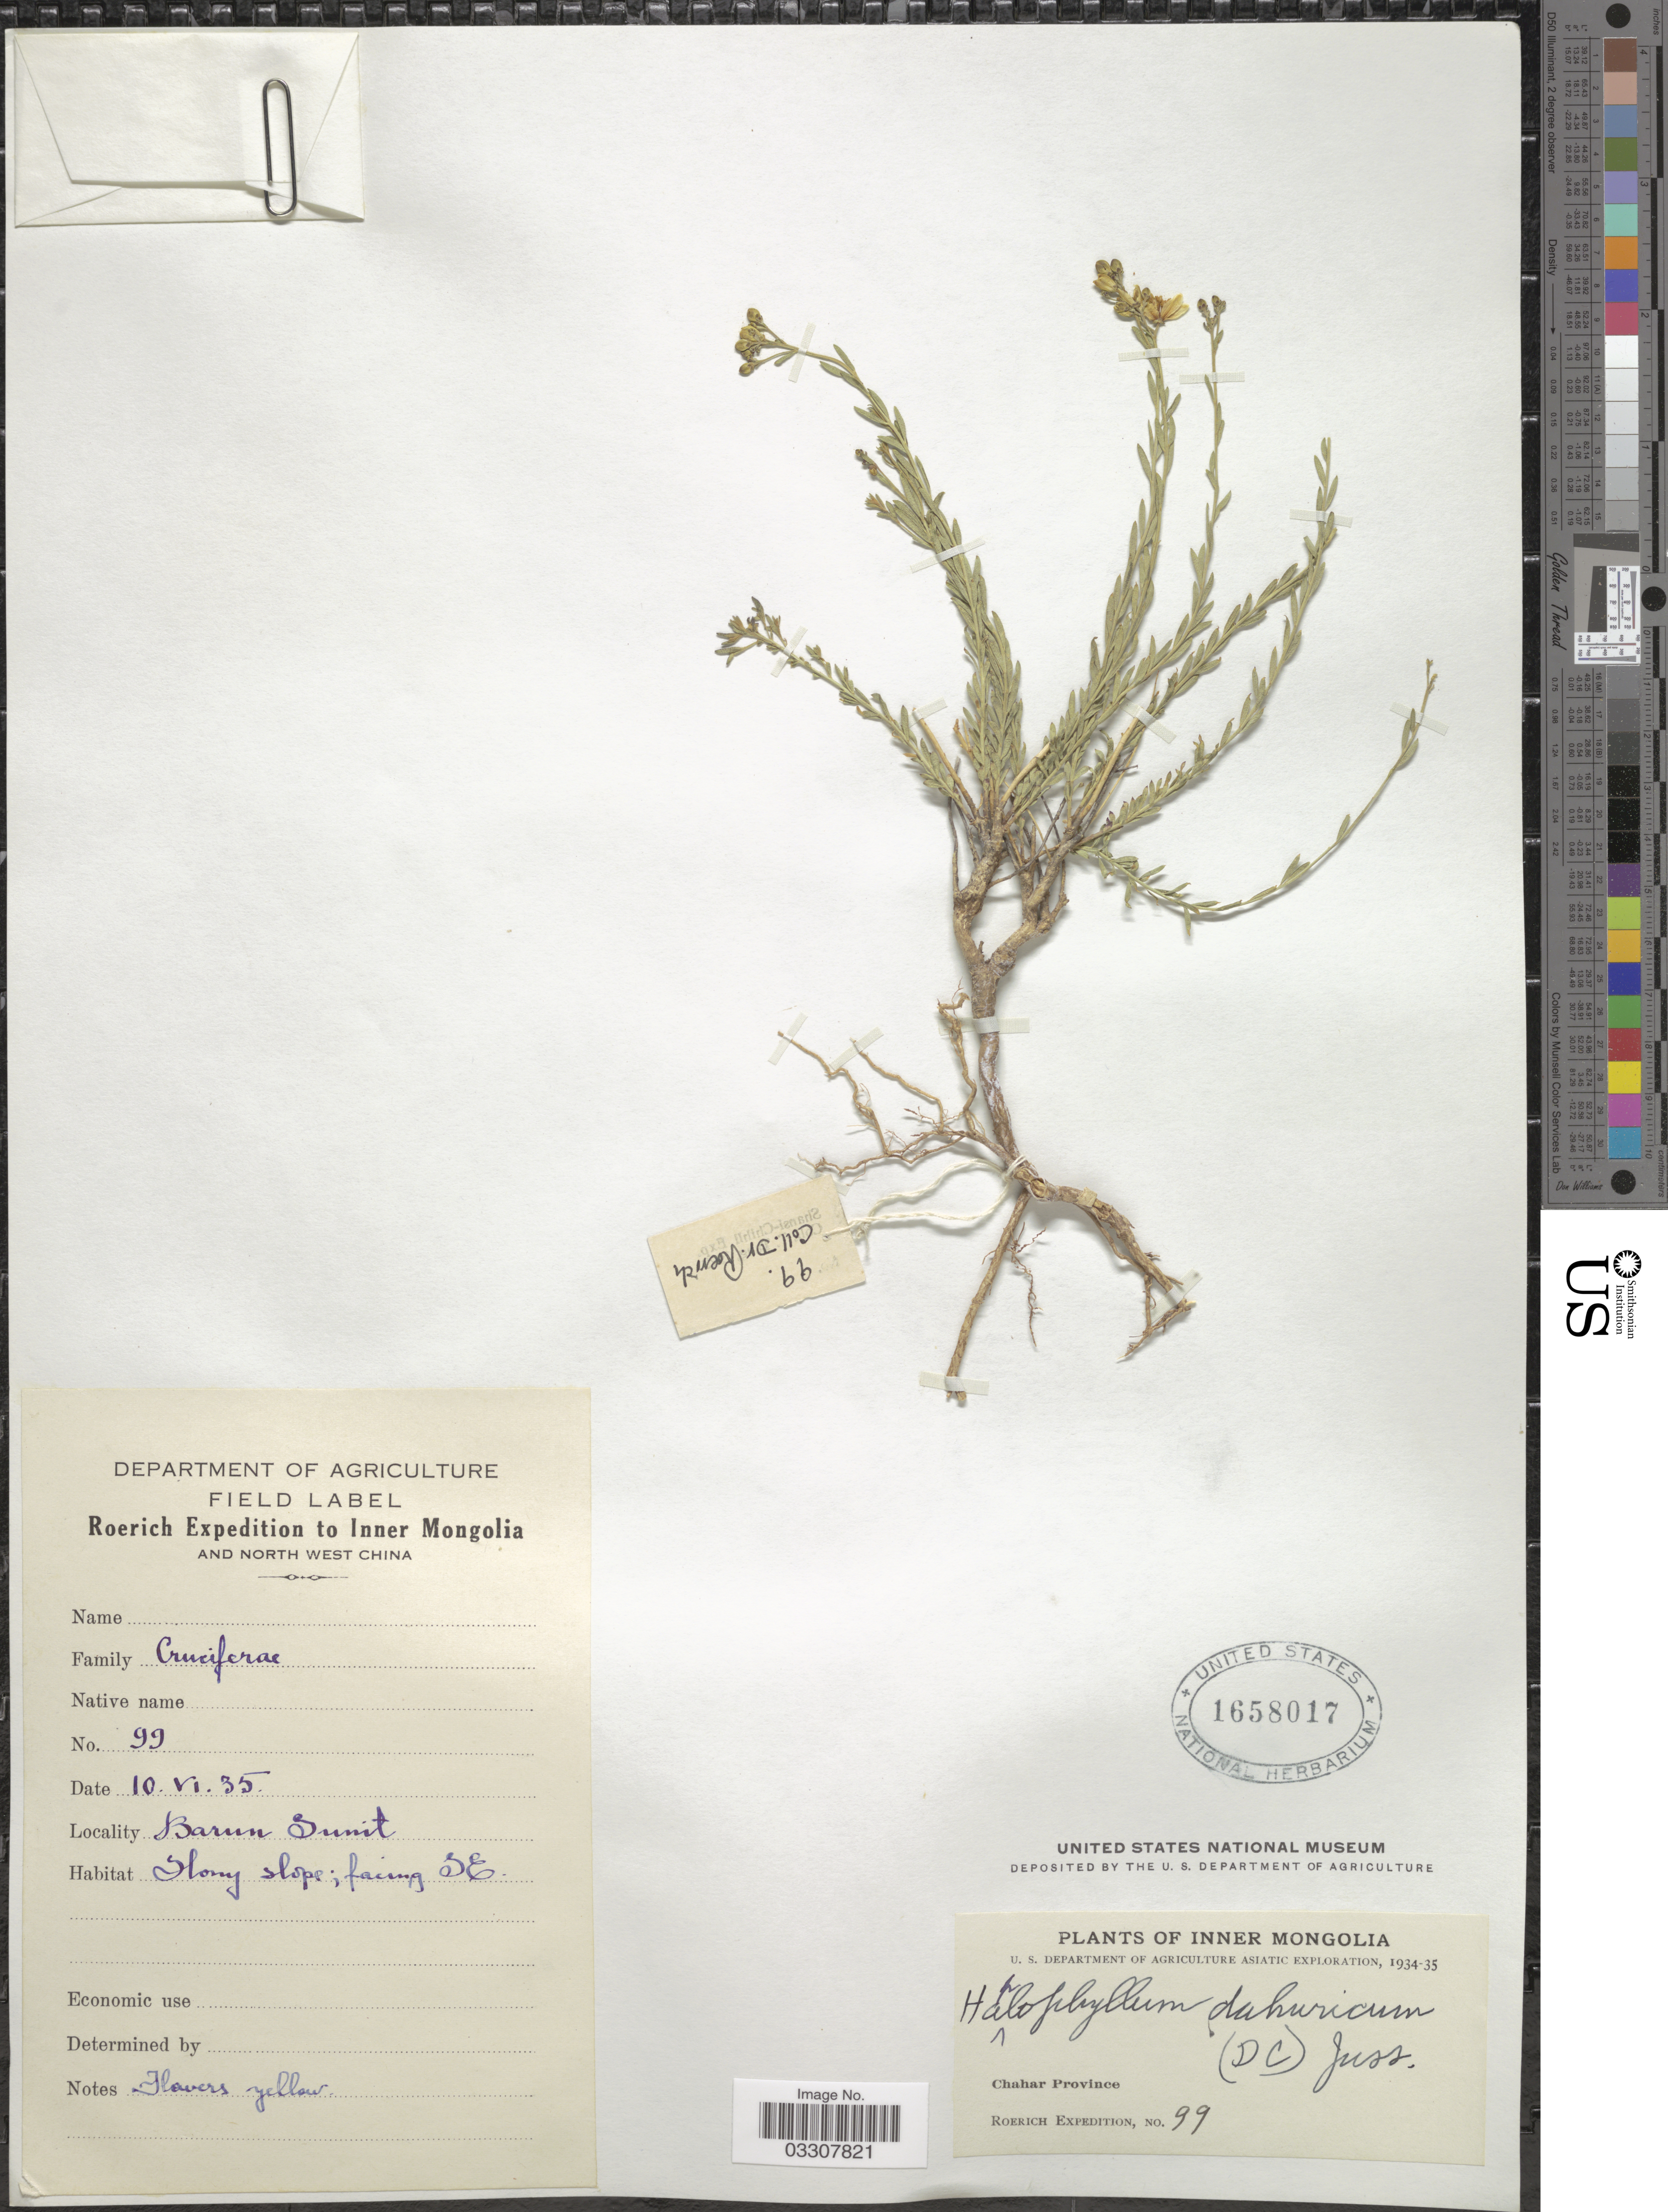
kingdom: Plantae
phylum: Tracheophyta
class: Magnoliopsida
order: Sapindales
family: Rutaceae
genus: Haplophyllum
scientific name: Haplophyllum dauricum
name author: (L.) G. Don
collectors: Roerich Expedition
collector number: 99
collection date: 1935-06-10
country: China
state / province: Nei Monggol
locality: Inner Mongolia. Chahar Province. Barun Sunit.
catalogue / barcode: US 1658017